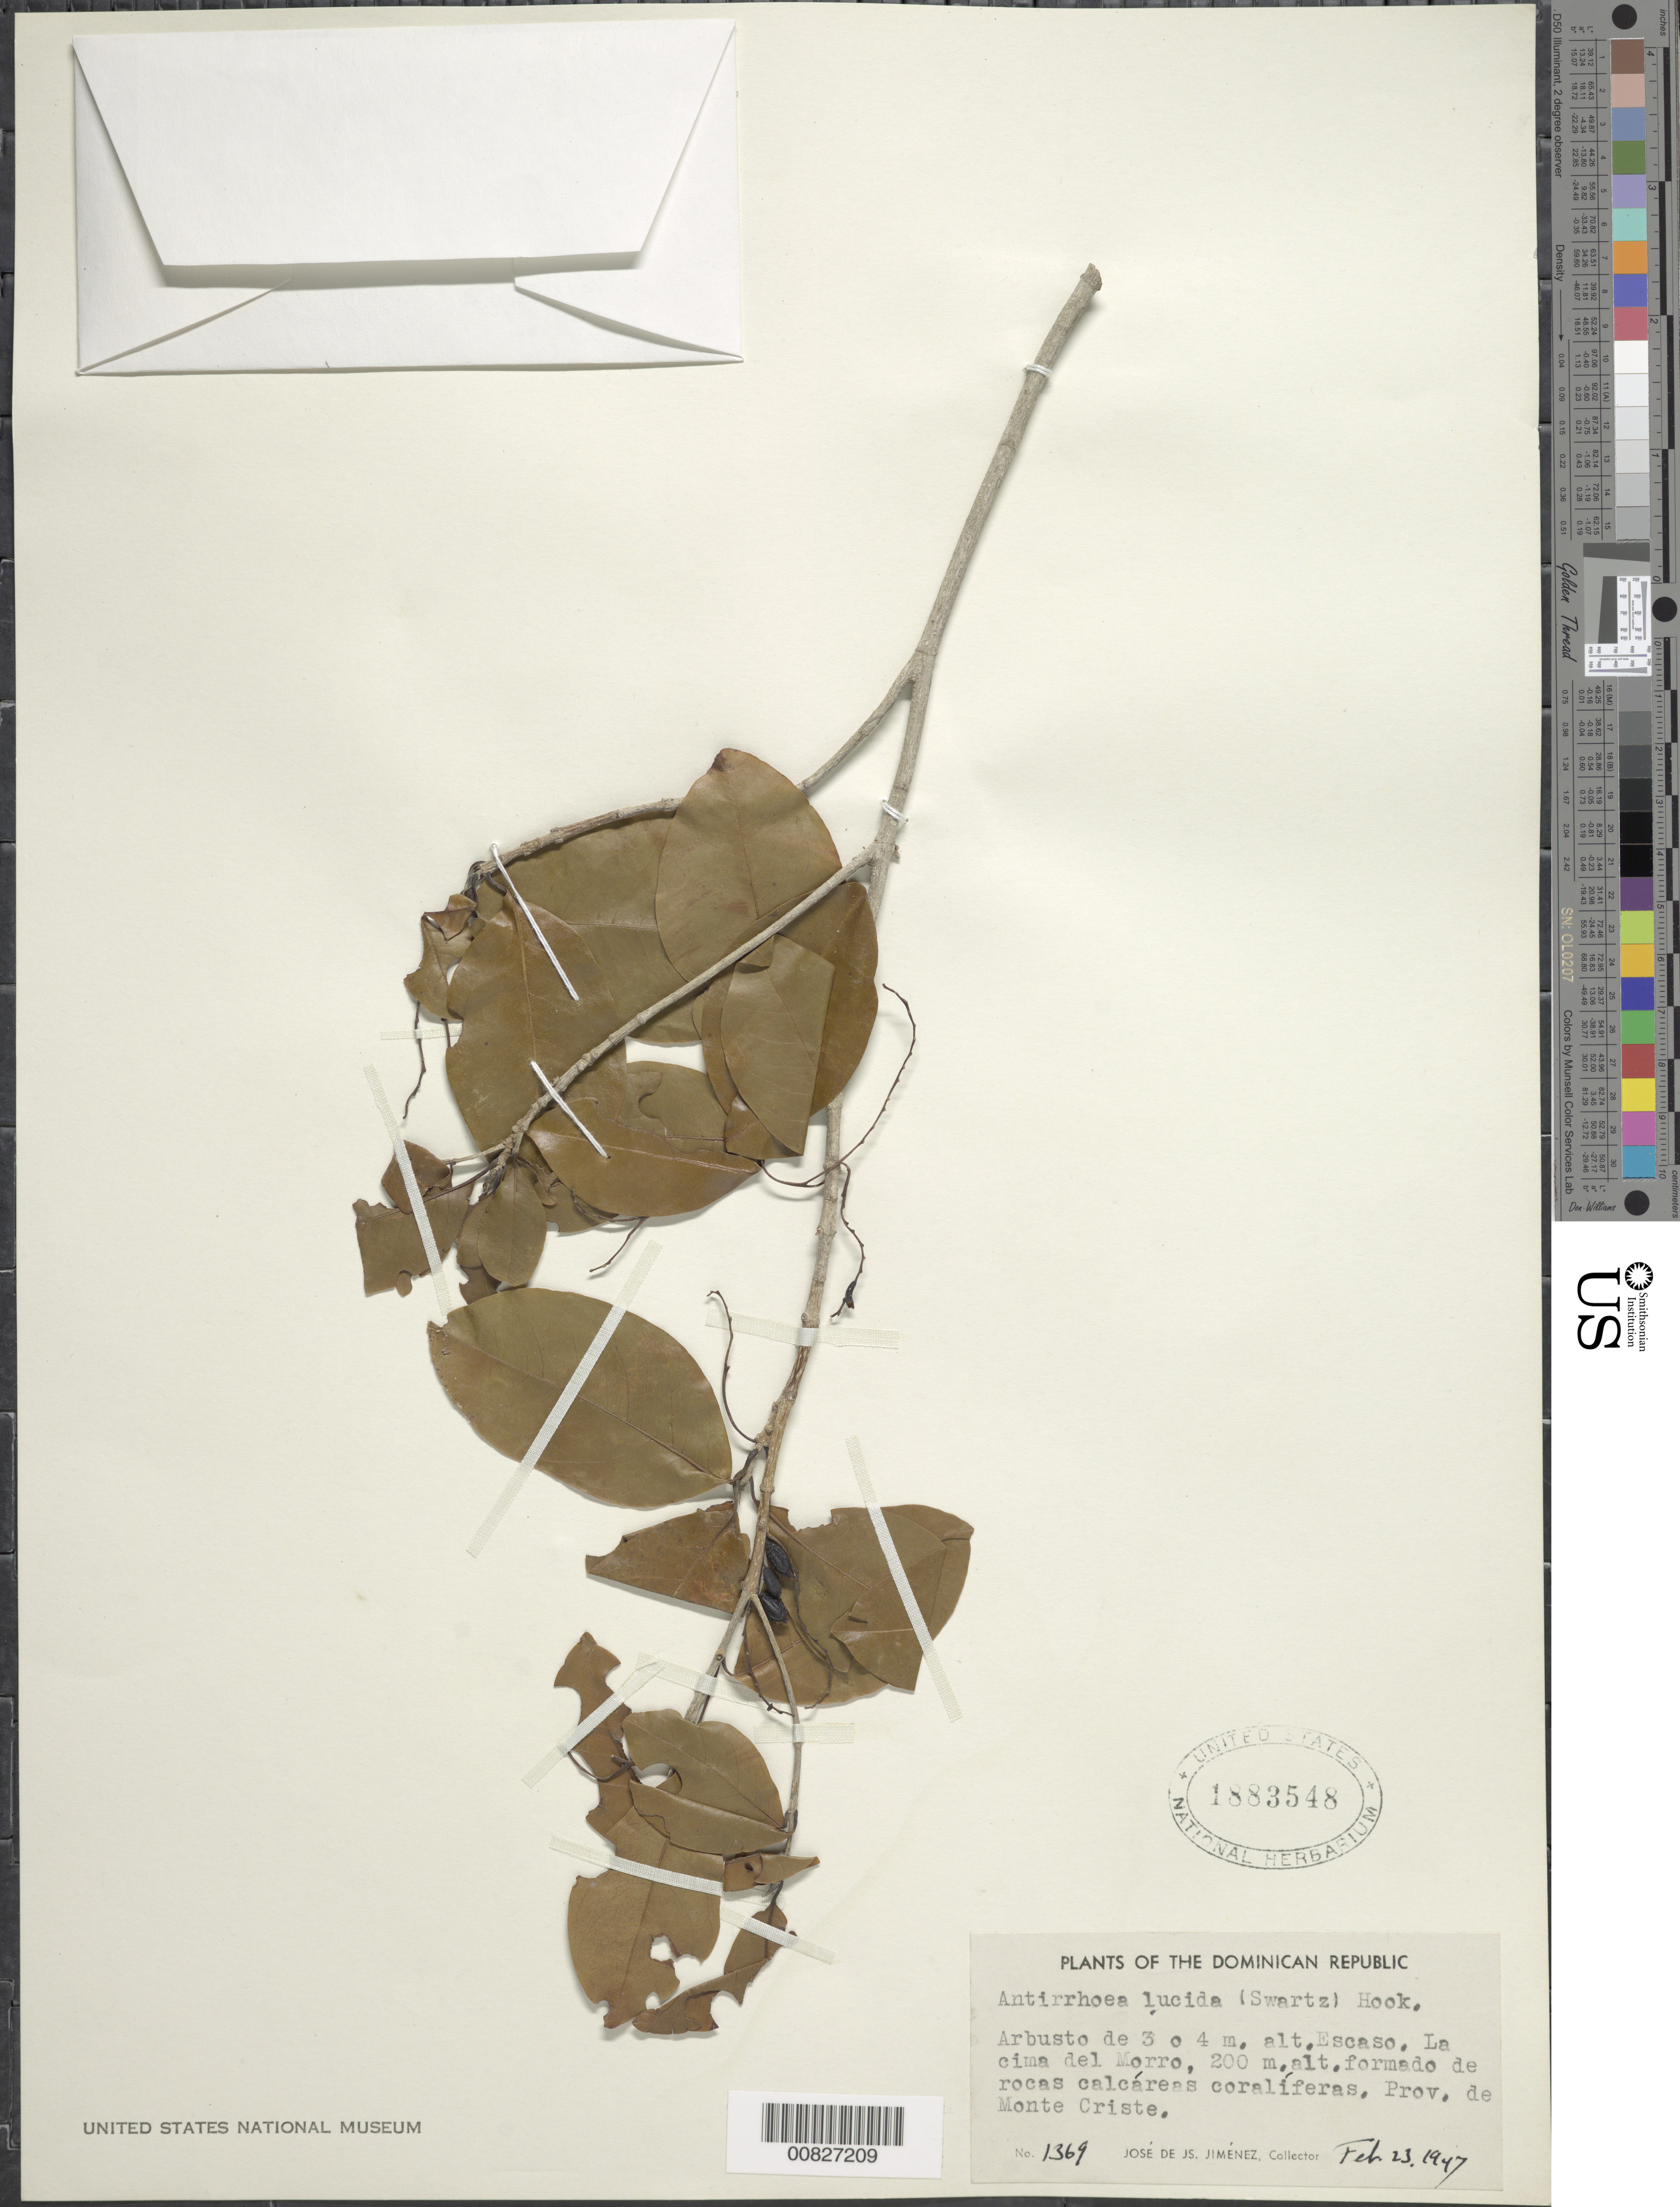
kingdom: Plantae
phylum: Tracheophyta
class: Magnoliopsida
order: Gentianales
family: Rubiaceae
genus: Stenostomum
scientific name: Stenostomum lucidum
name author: (Sw.) C.F. Gaertn.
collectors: J. J. Jiménez Almonte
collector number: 1369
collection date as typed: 23 Feb 1947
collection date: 1947-02-23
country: Dominican Republic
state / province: Monte Cristi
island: Hispaniola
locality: La cima del Morro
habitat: Formado de rocas calcáreas coralíferas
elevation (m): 200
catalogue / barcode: US 1883548